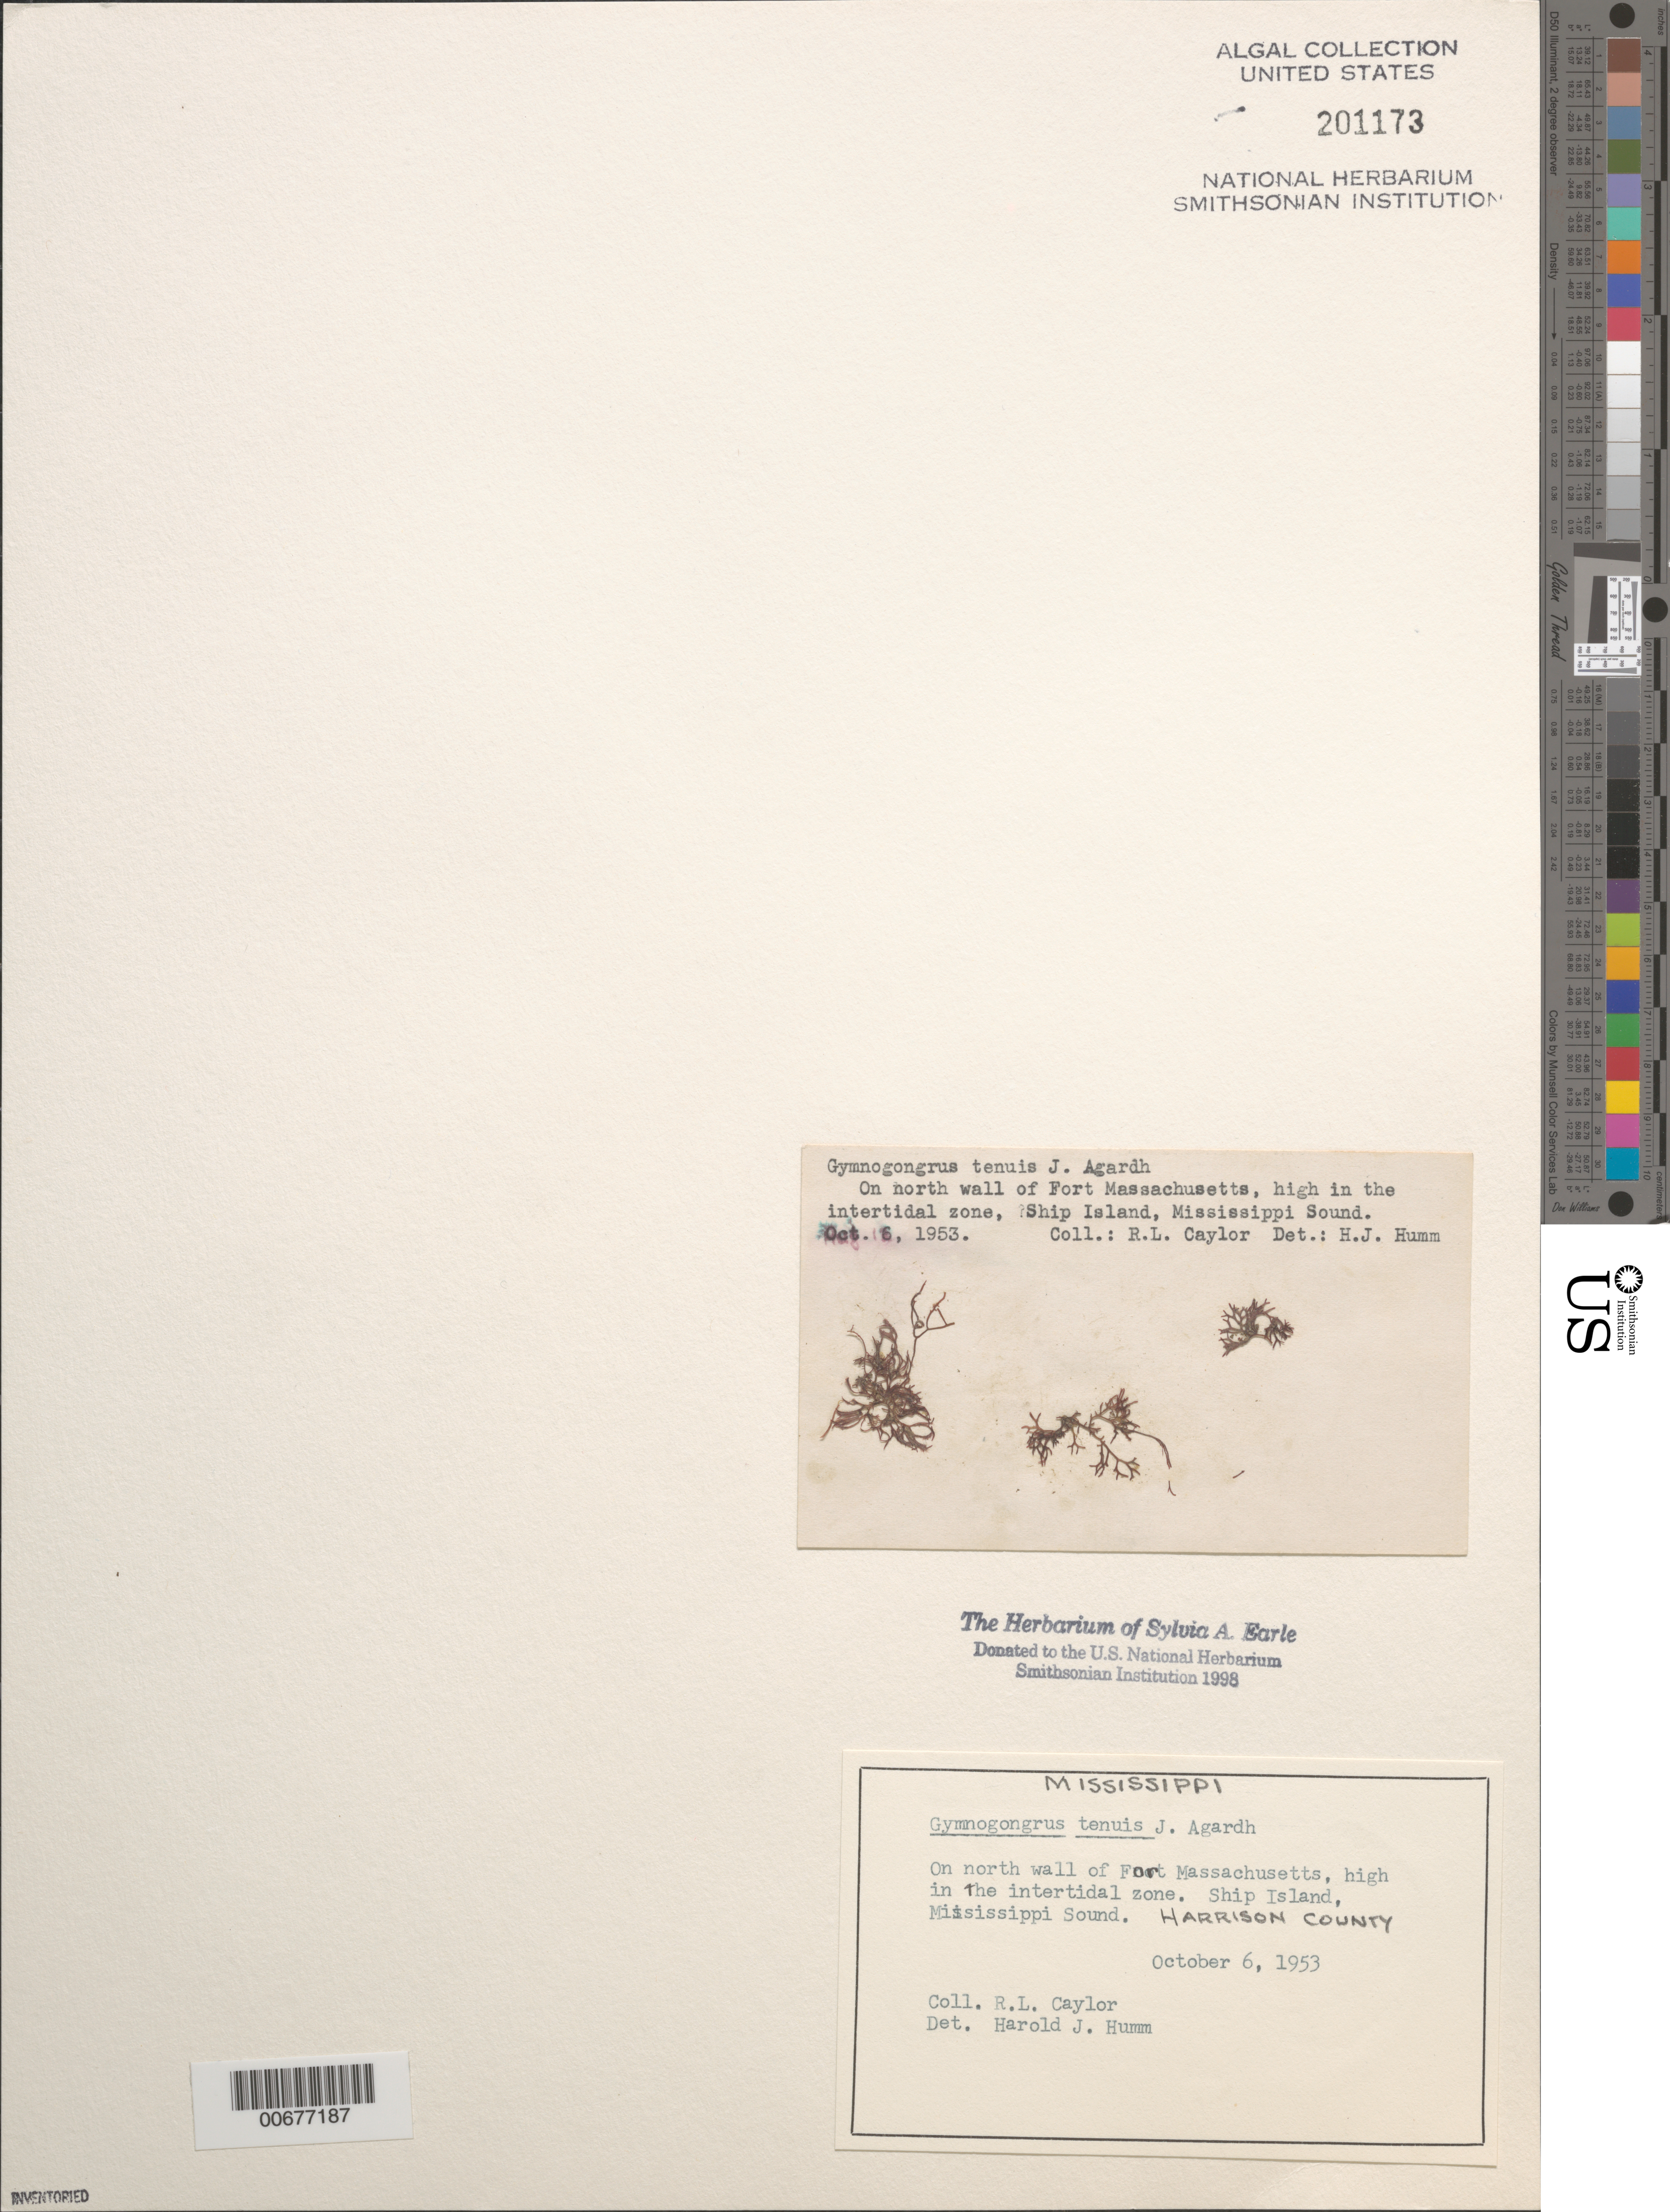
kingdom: Plantae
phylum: Rhodophyta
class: Florideophyceae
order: Gigartinales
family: Phyllophoraceae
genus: Gymnogongrus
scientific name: Gymnogongrus tenuis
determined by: Humm, Harold J.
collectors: R. Caylor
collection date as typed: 06 Oct 1953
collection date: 1953-10-06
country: United States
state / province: Mississippi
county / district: Harrison County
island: Ship Island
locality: Fort Massachusetts, Mississippi Sound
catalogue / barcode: US 201173